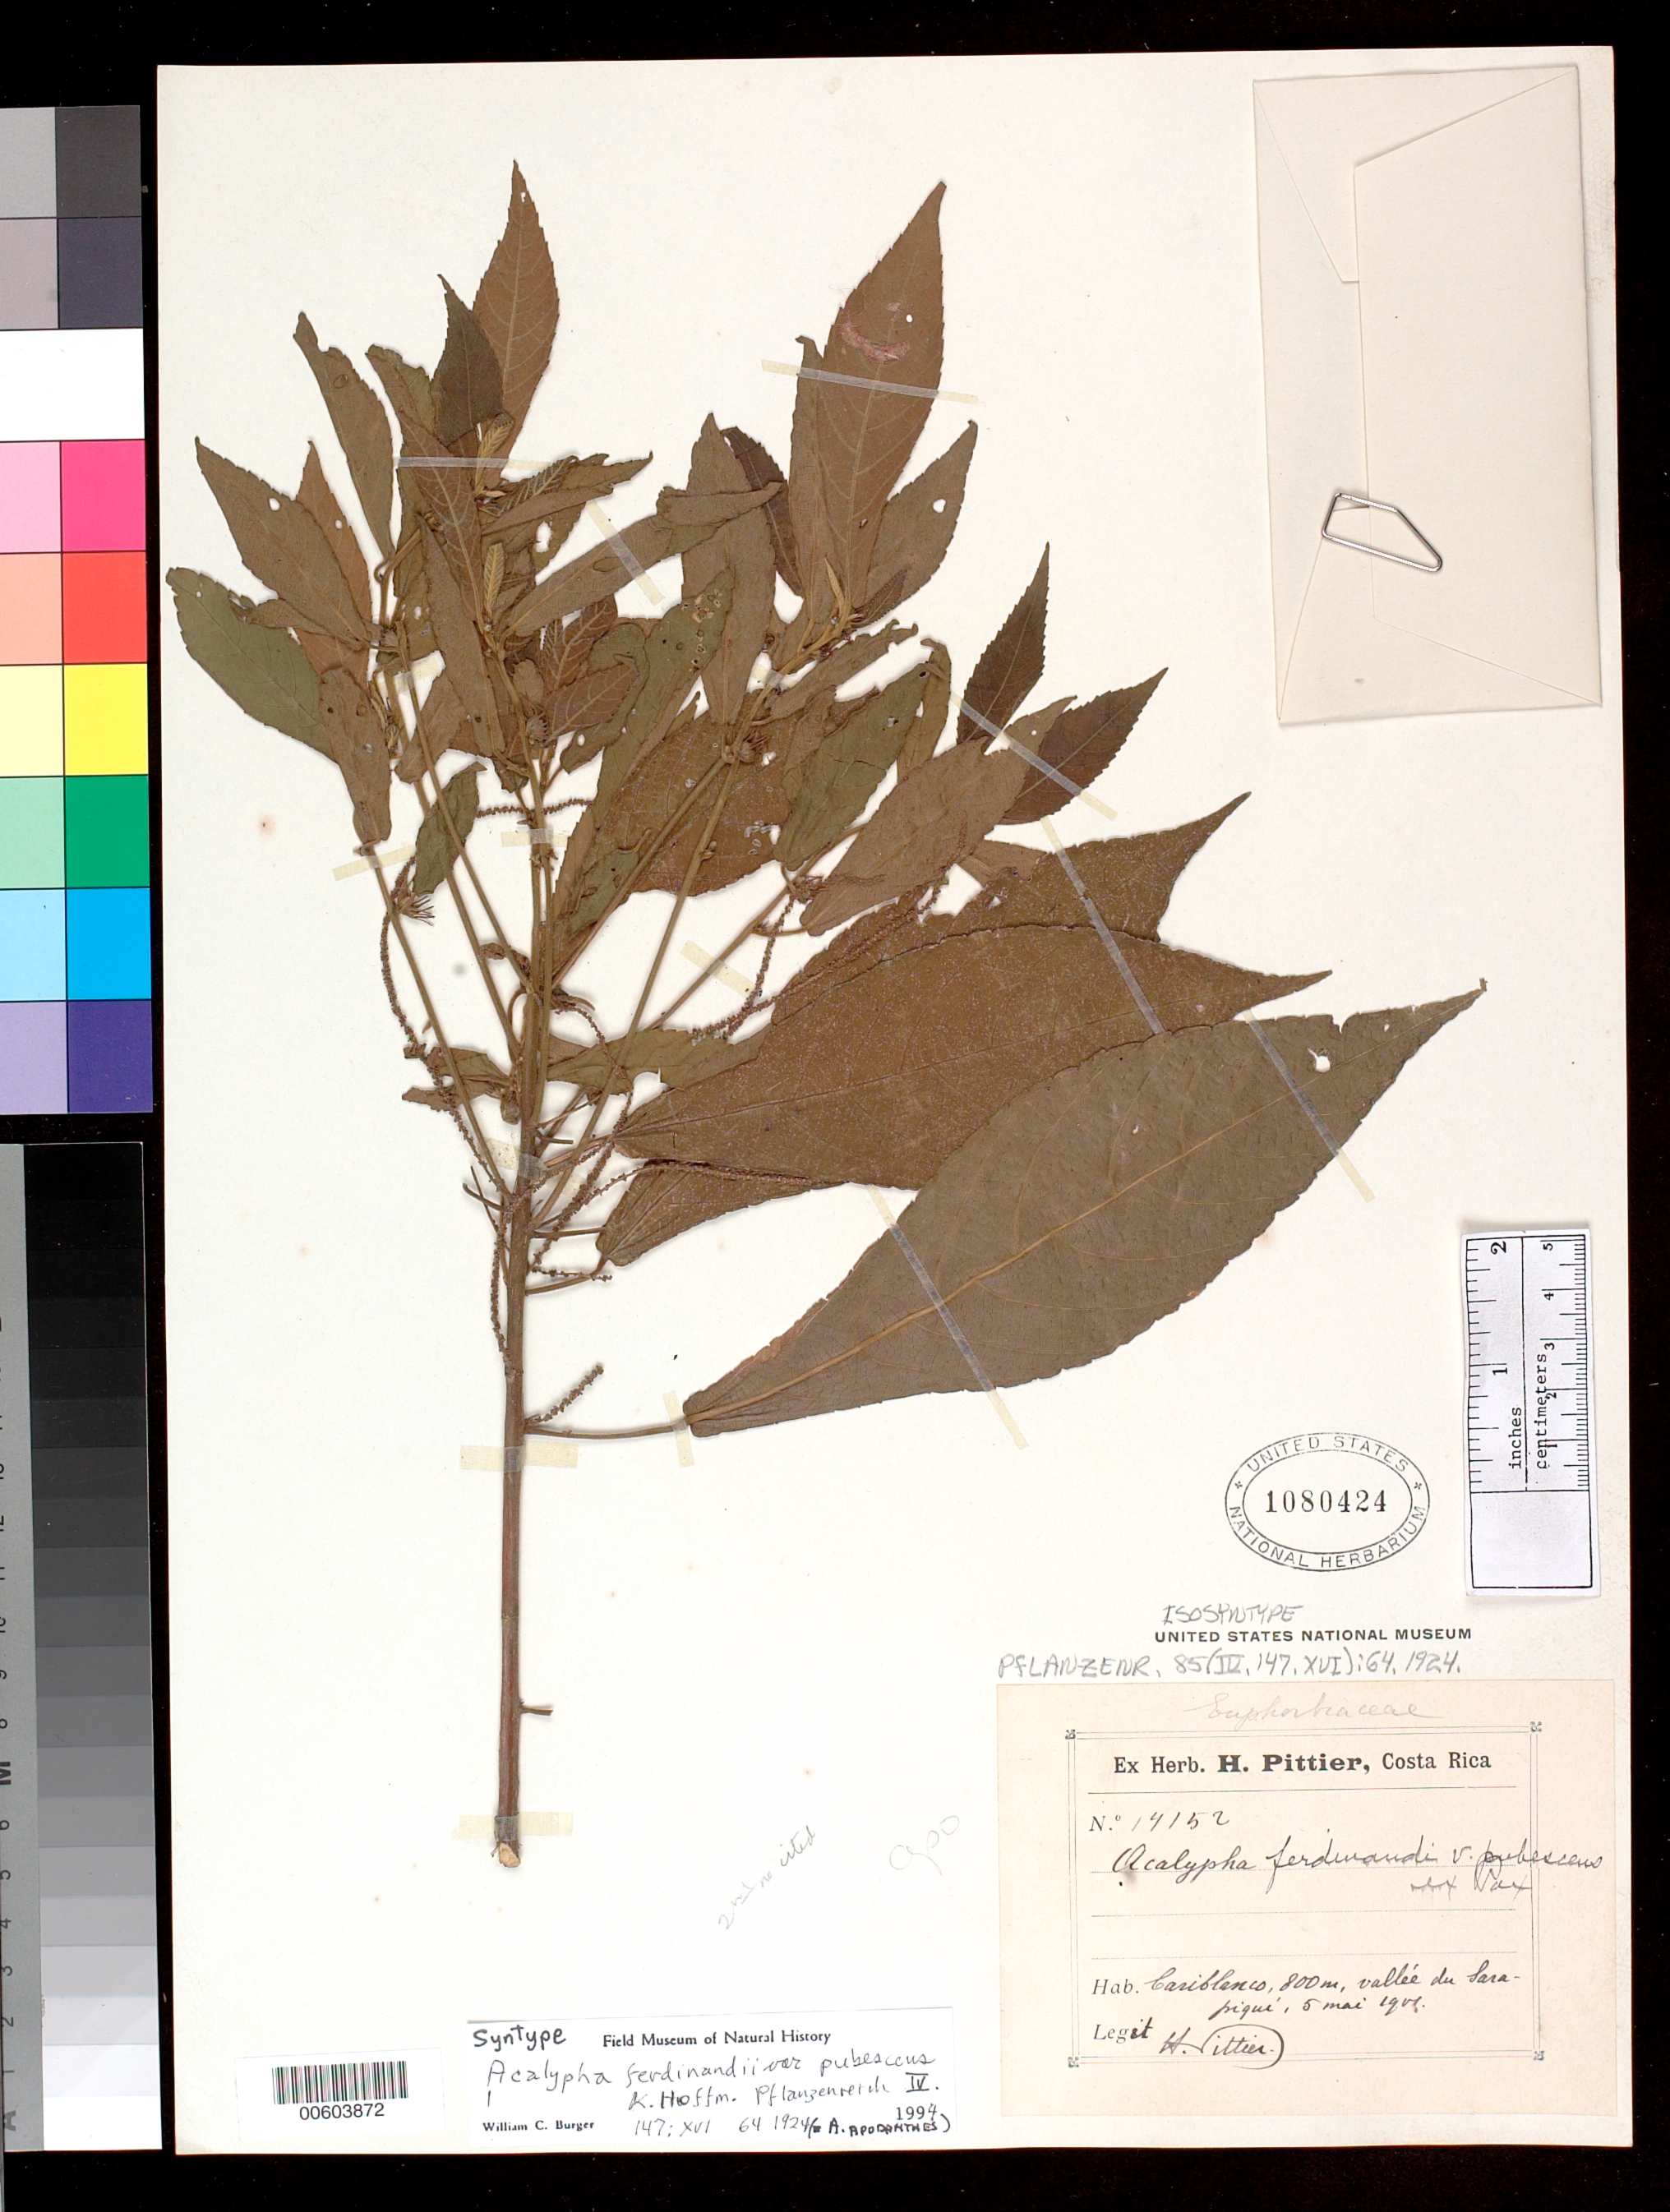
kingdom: Plantae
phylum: Tracheophyta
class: Magnoliopsida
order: Malpighiales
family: Euphorbiaceae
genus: Acalypha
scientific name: Acalypha ferdinandii var. pubescens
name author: K. Hoffm. in Engl.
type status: Isosyntype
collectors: H. F. Pittier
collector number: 14152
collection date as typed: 05 May 1901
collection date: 1901-05-05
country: Costa Rica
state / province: Heredia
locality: Cariblanco, Valle du Sarapiqui.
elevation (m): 800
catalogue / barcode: US 1080424